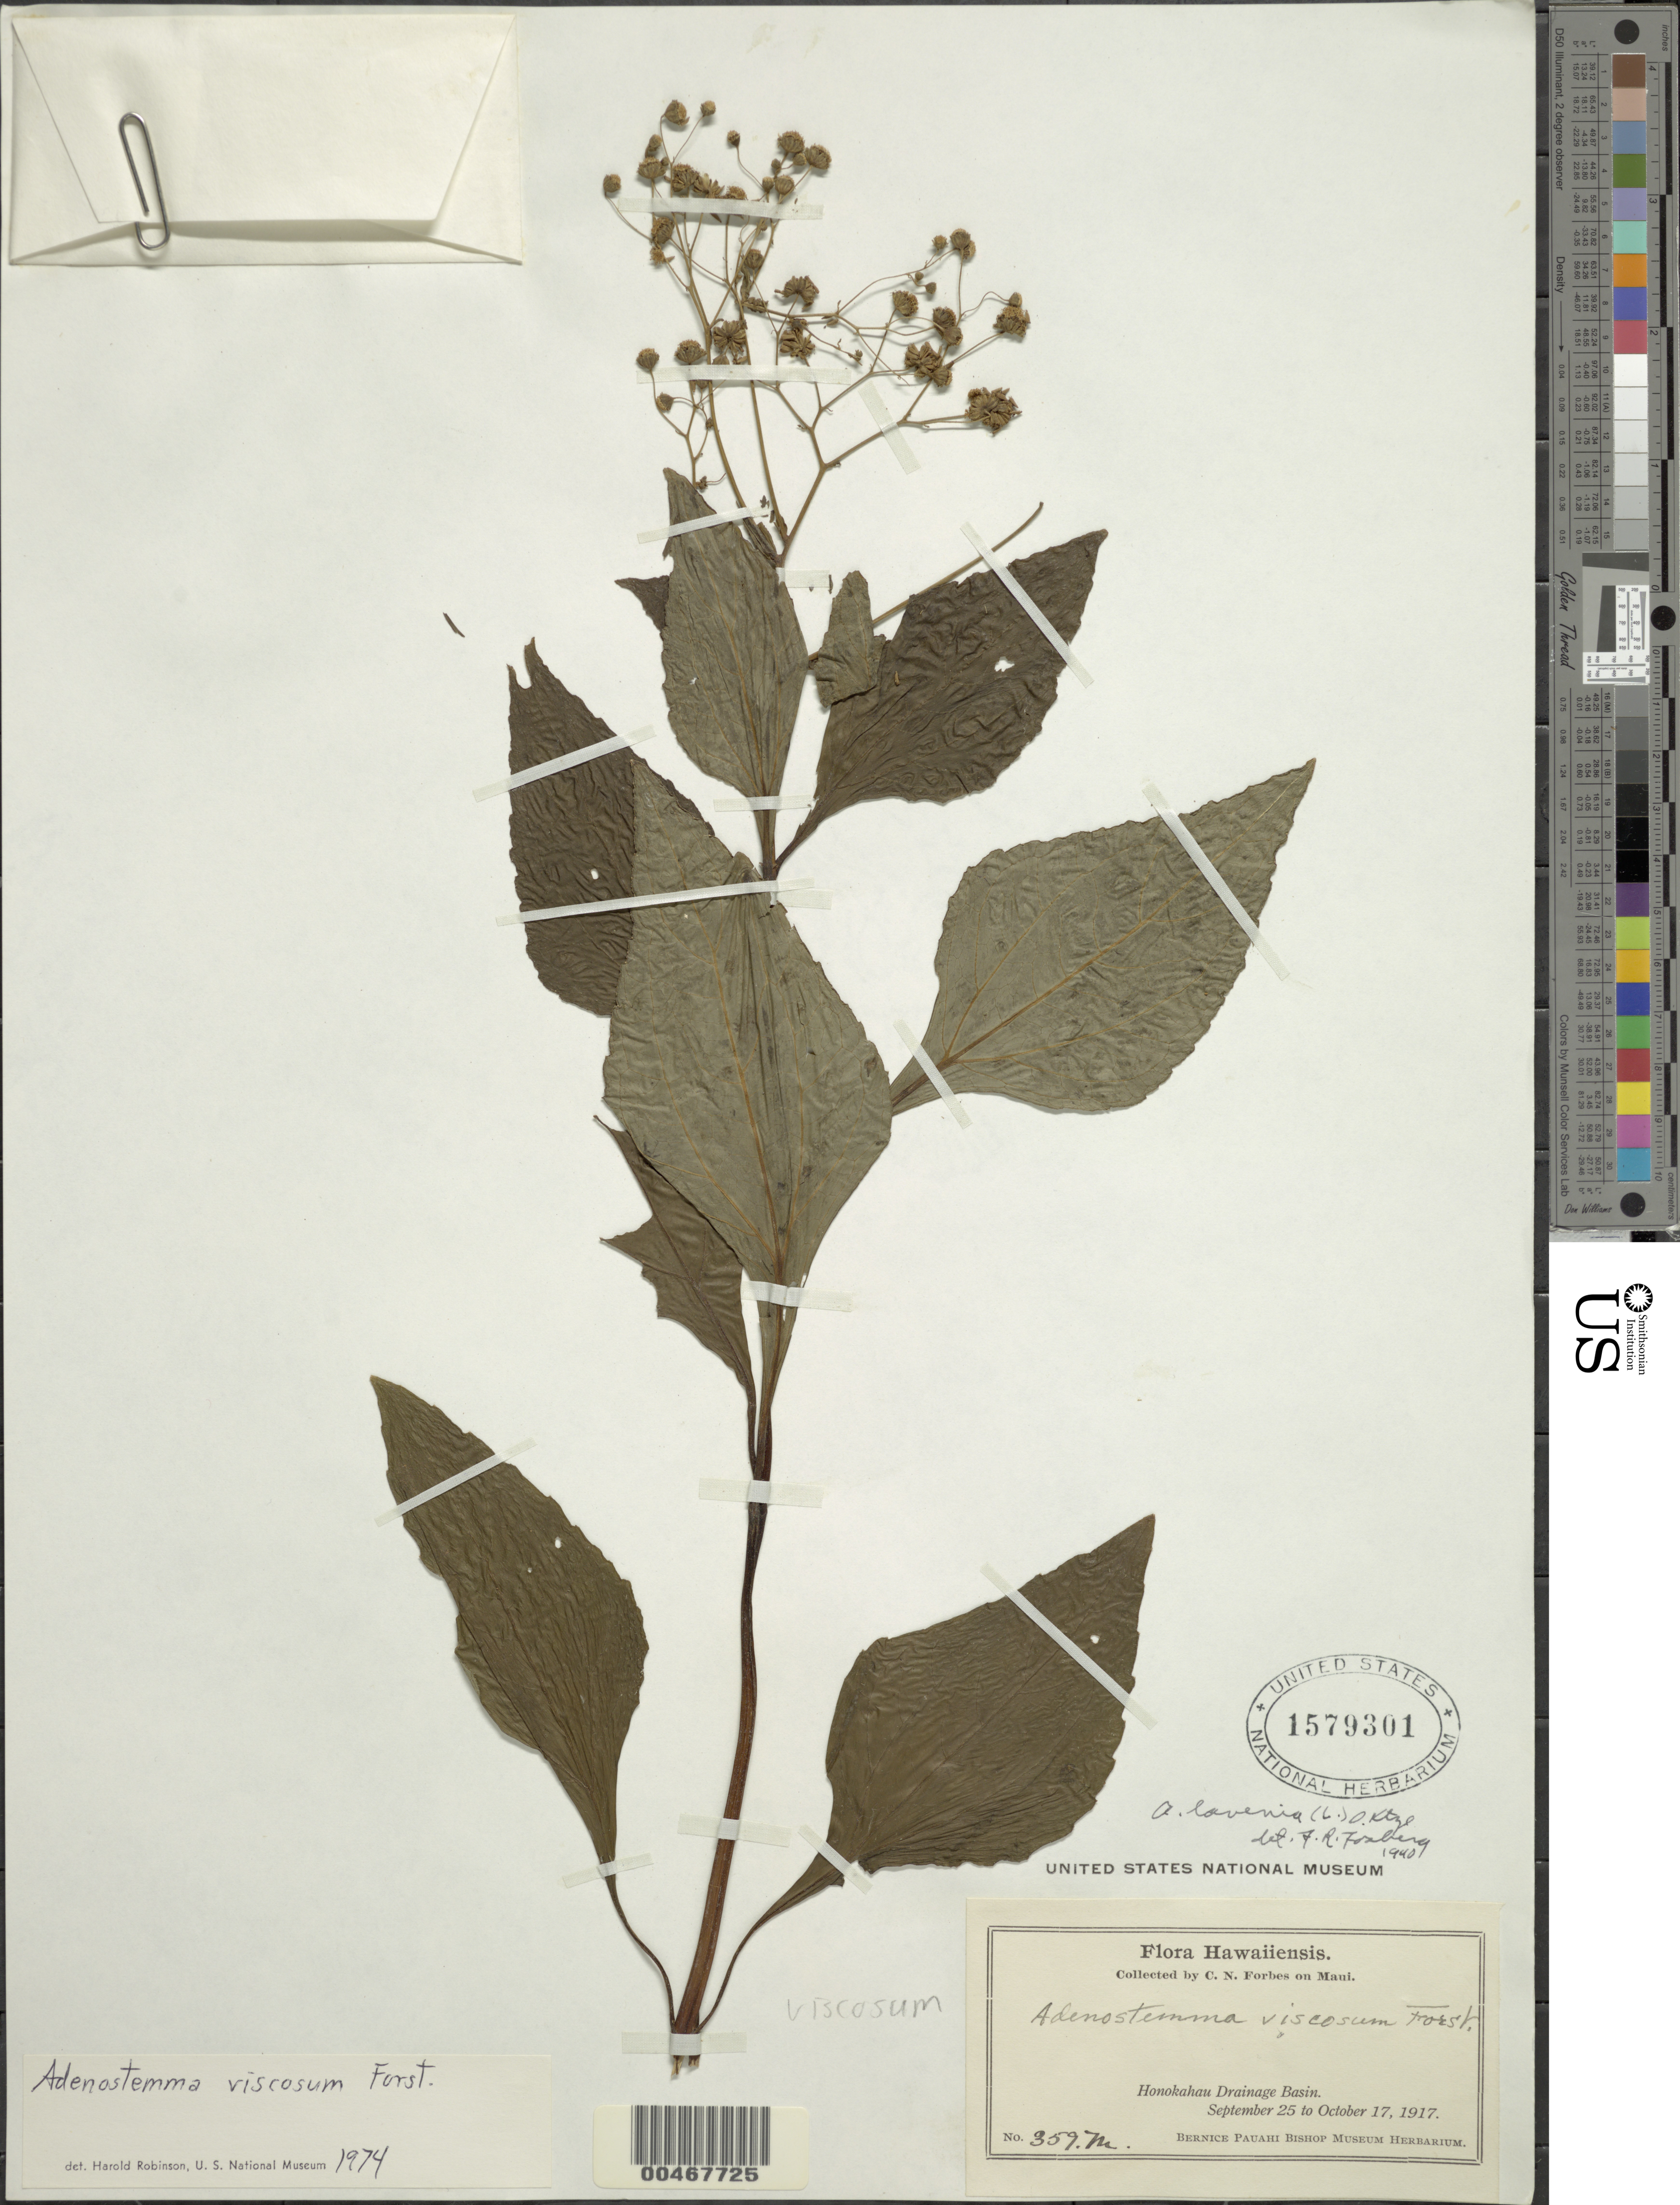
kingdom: Plantae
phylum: Tracheophyta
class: Magnoliopsida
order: Asterales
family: Asteraceae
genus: Adenostemma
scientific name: Adenostemma viscosum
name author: J.R. Forst. & G. Forst.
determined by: Robinson, Harold E., (US)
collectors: C. N. Forbes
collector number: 359.M.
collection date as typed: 25 Sep 1917 to 17 Oct 1917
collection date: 1917-09-25/1917-10-17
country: United States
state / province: Hawaii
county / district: Maui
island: Maui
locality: Honokahau Drainage Basin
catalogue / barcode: US 1579301